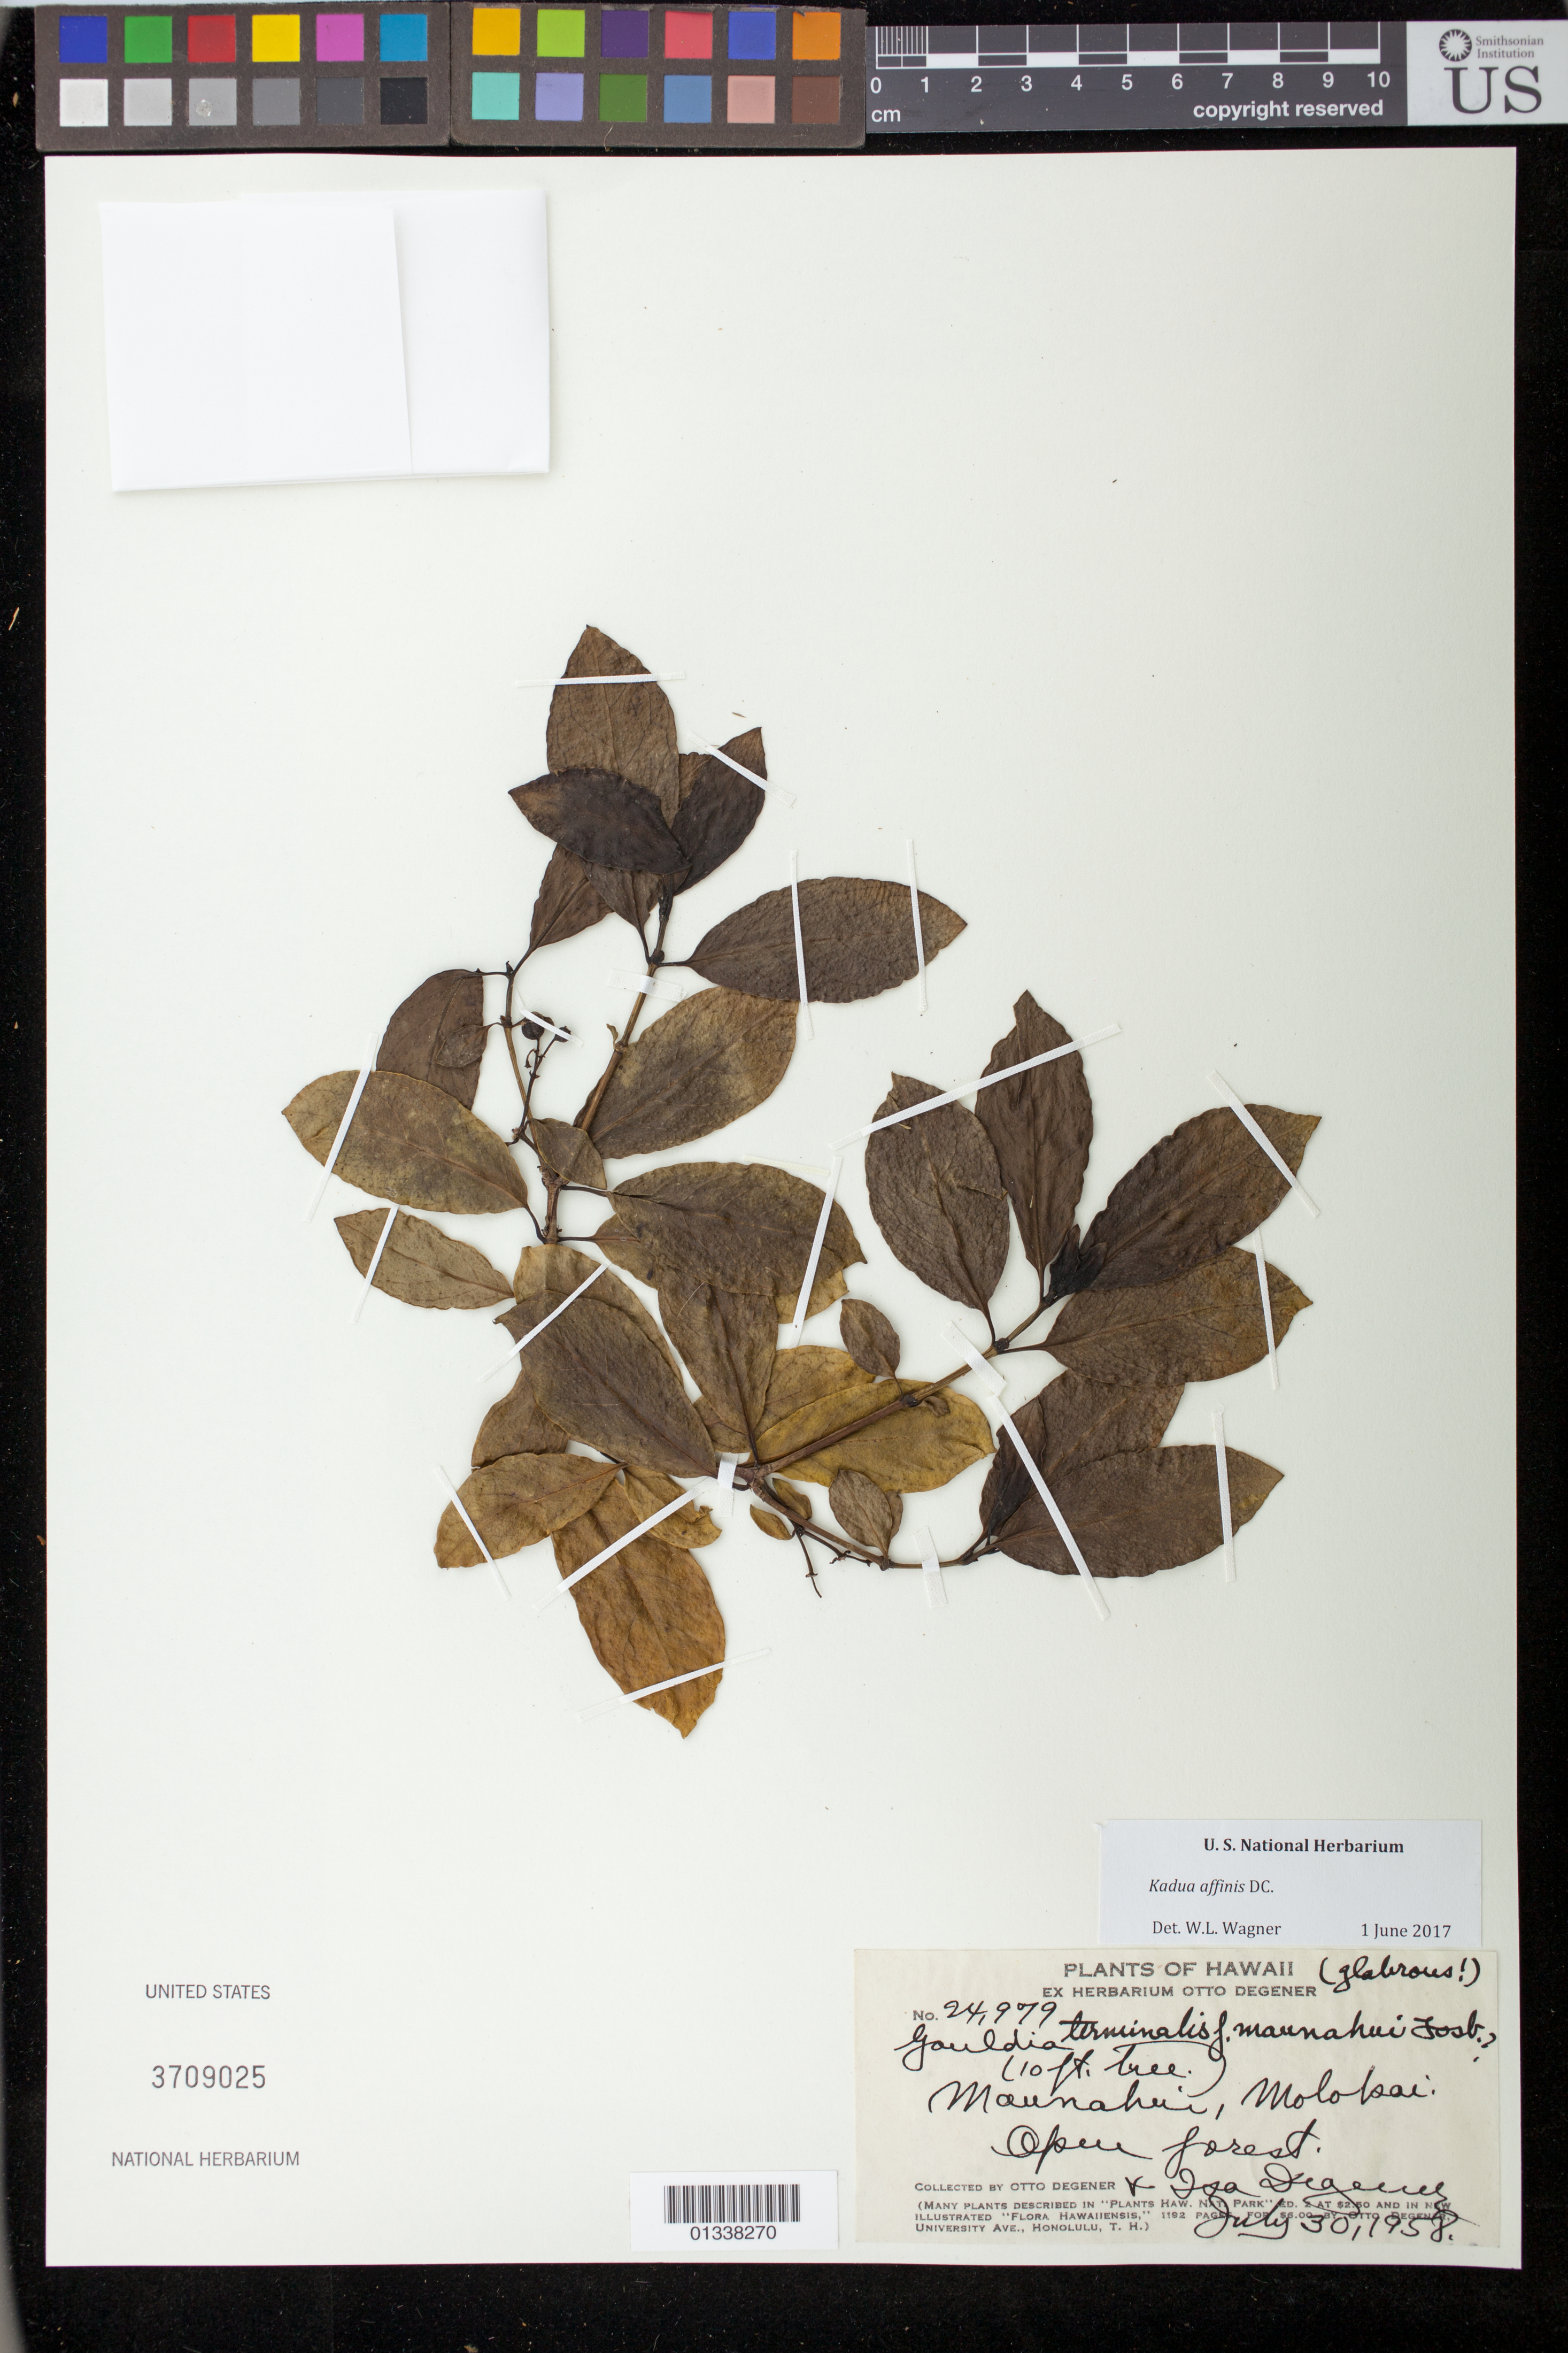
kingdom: Plantae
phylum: Tracheophyta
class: Magnoliopsida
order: Gentianales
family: Rubiaceae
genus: Kadua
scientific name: Kadua affinis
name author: DC.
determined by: Wagner, W. L., (BOT), Smithsonian Institution - National Museum of Natural History (UNITED STATES)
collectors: O. Degener & I. Degener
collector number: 24979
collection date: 1958-07-30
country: United States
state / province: Hawaii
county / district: Maui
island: Moloka'i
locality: Naunahui, Molokai.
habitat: Open forest.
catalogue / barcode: US 3709025